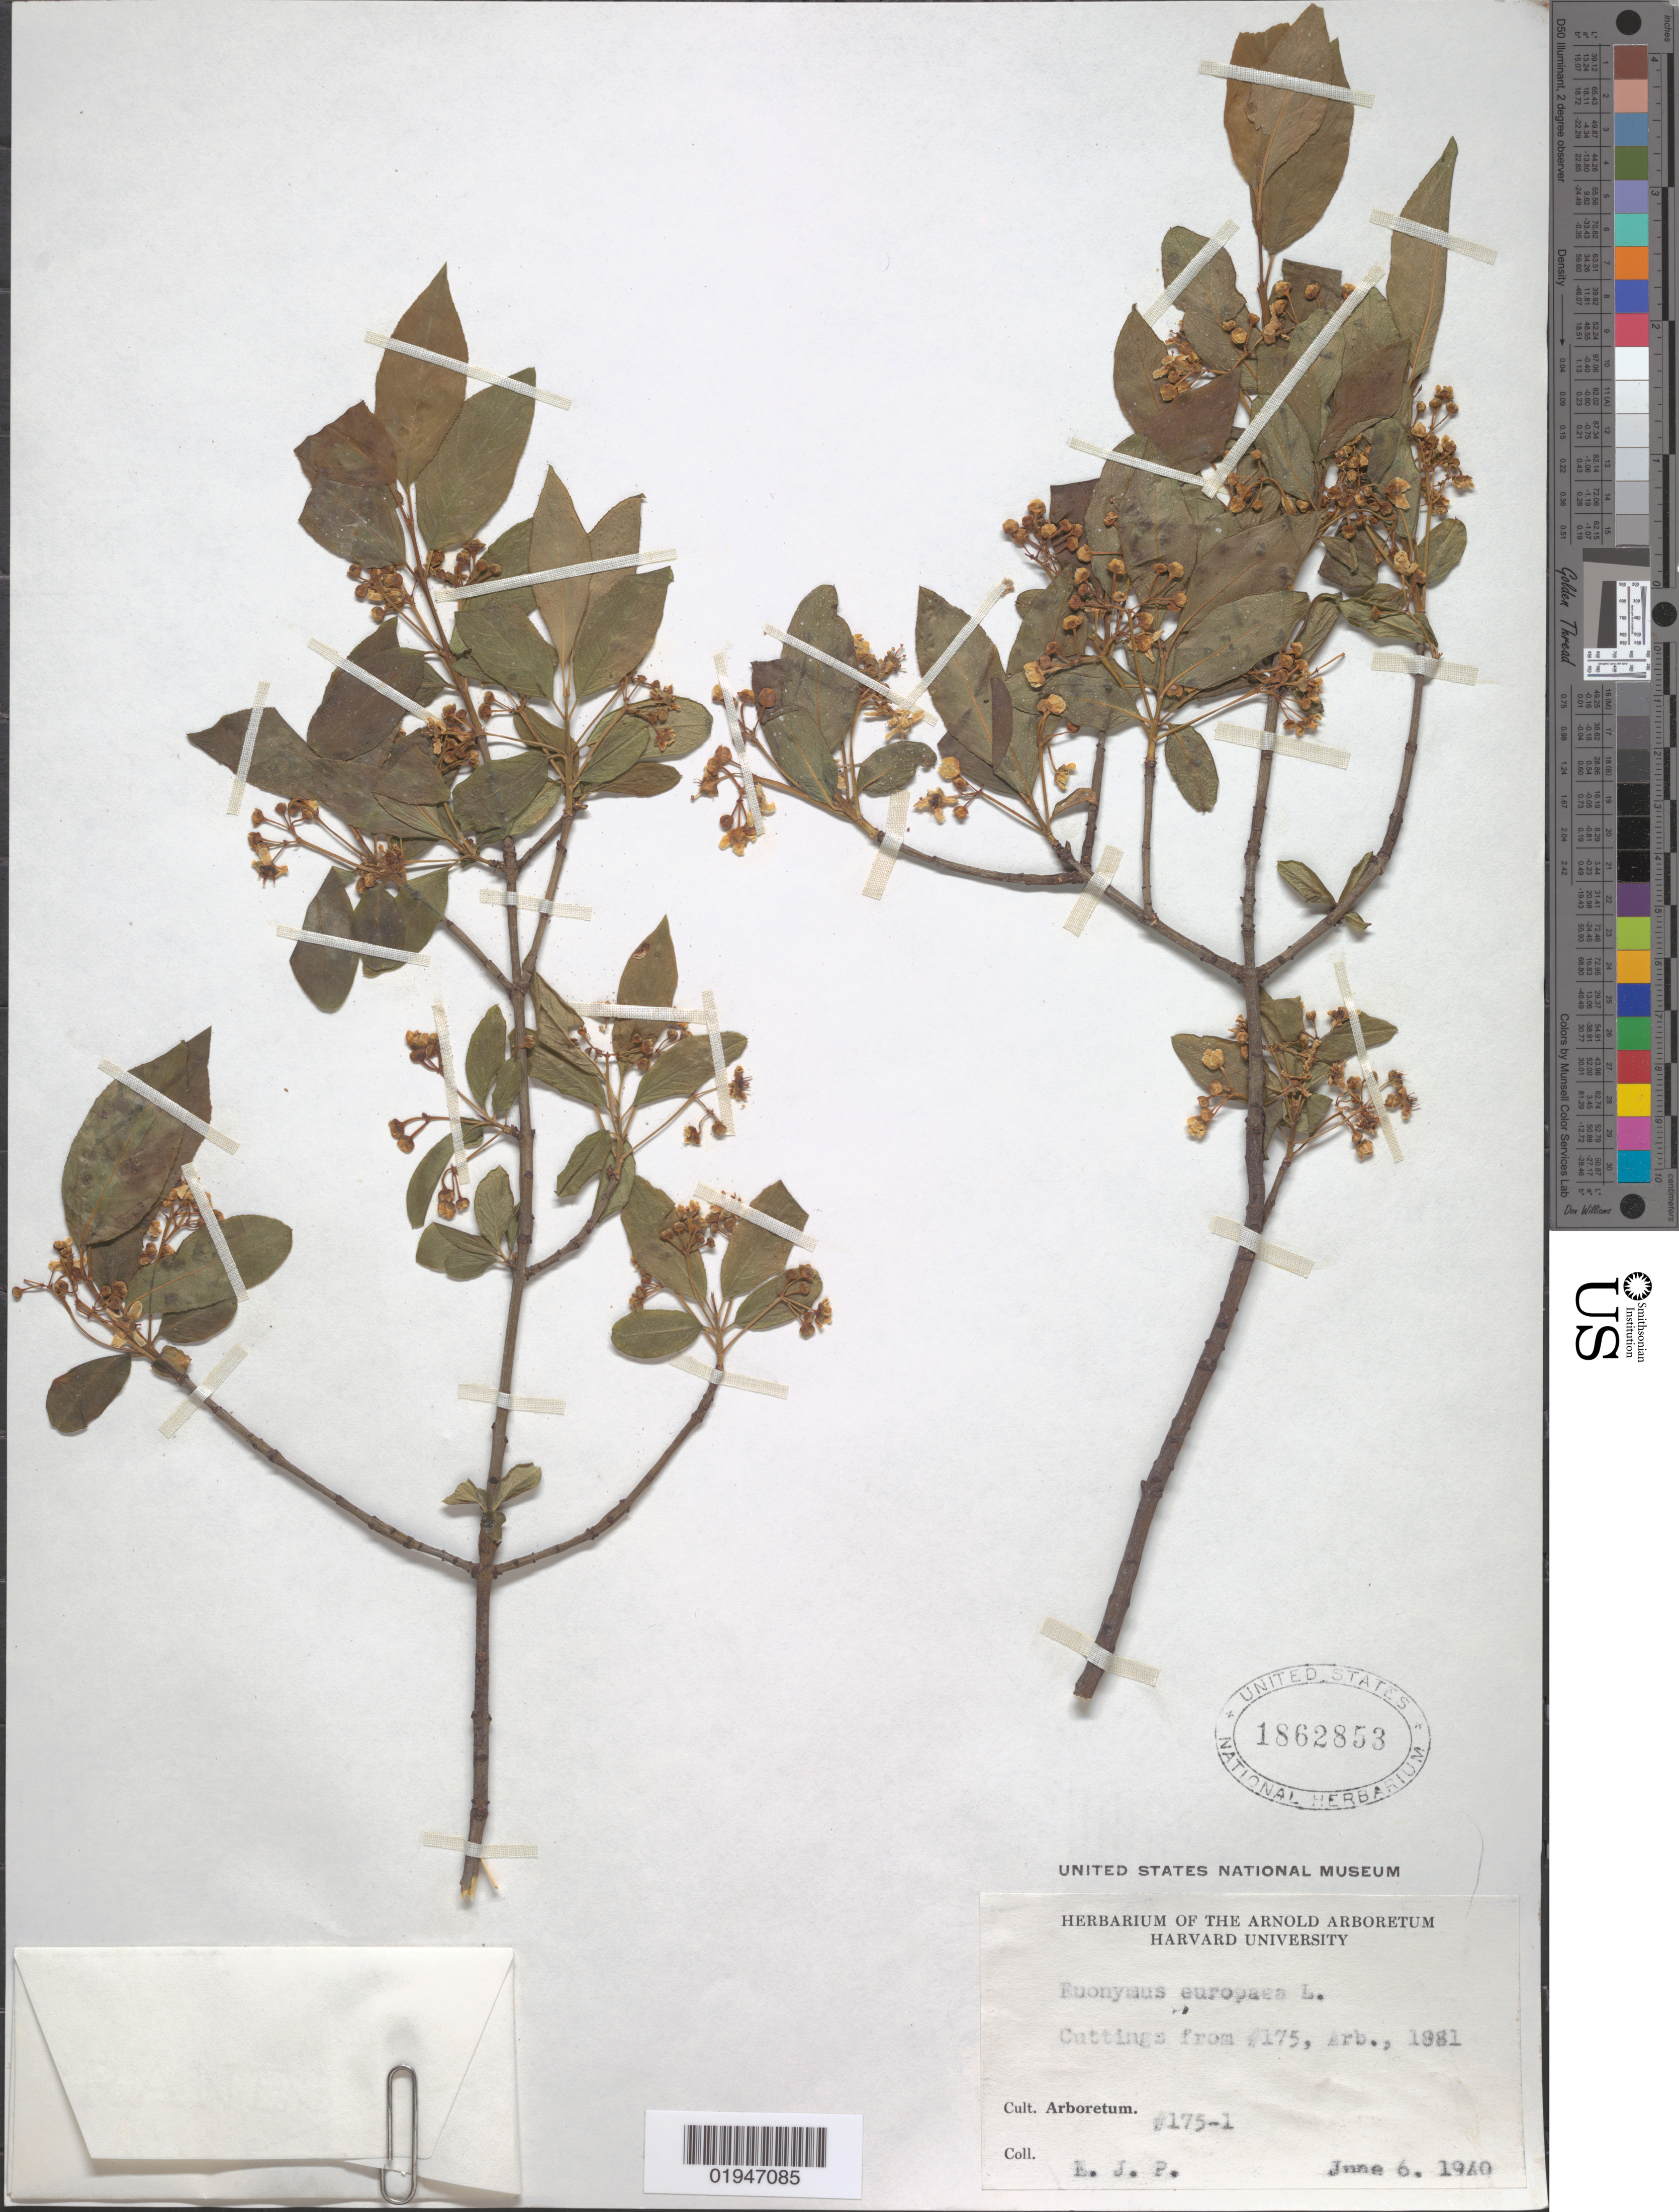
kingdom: Plantae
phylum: Tracheophyta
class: Magnoliopsida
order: Celastrales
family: Celastraceae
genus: Euonymus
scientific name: Euonymus europaeus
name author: L.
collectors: E. J. Palmer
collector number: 175-1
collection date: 1940-06-06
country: United States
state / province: Massachusetts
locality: Harvard University, Cambridge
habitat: Cultivated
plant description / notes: From label: "Cuttings from #175, Arb., 1981"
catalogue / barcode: US 1862853